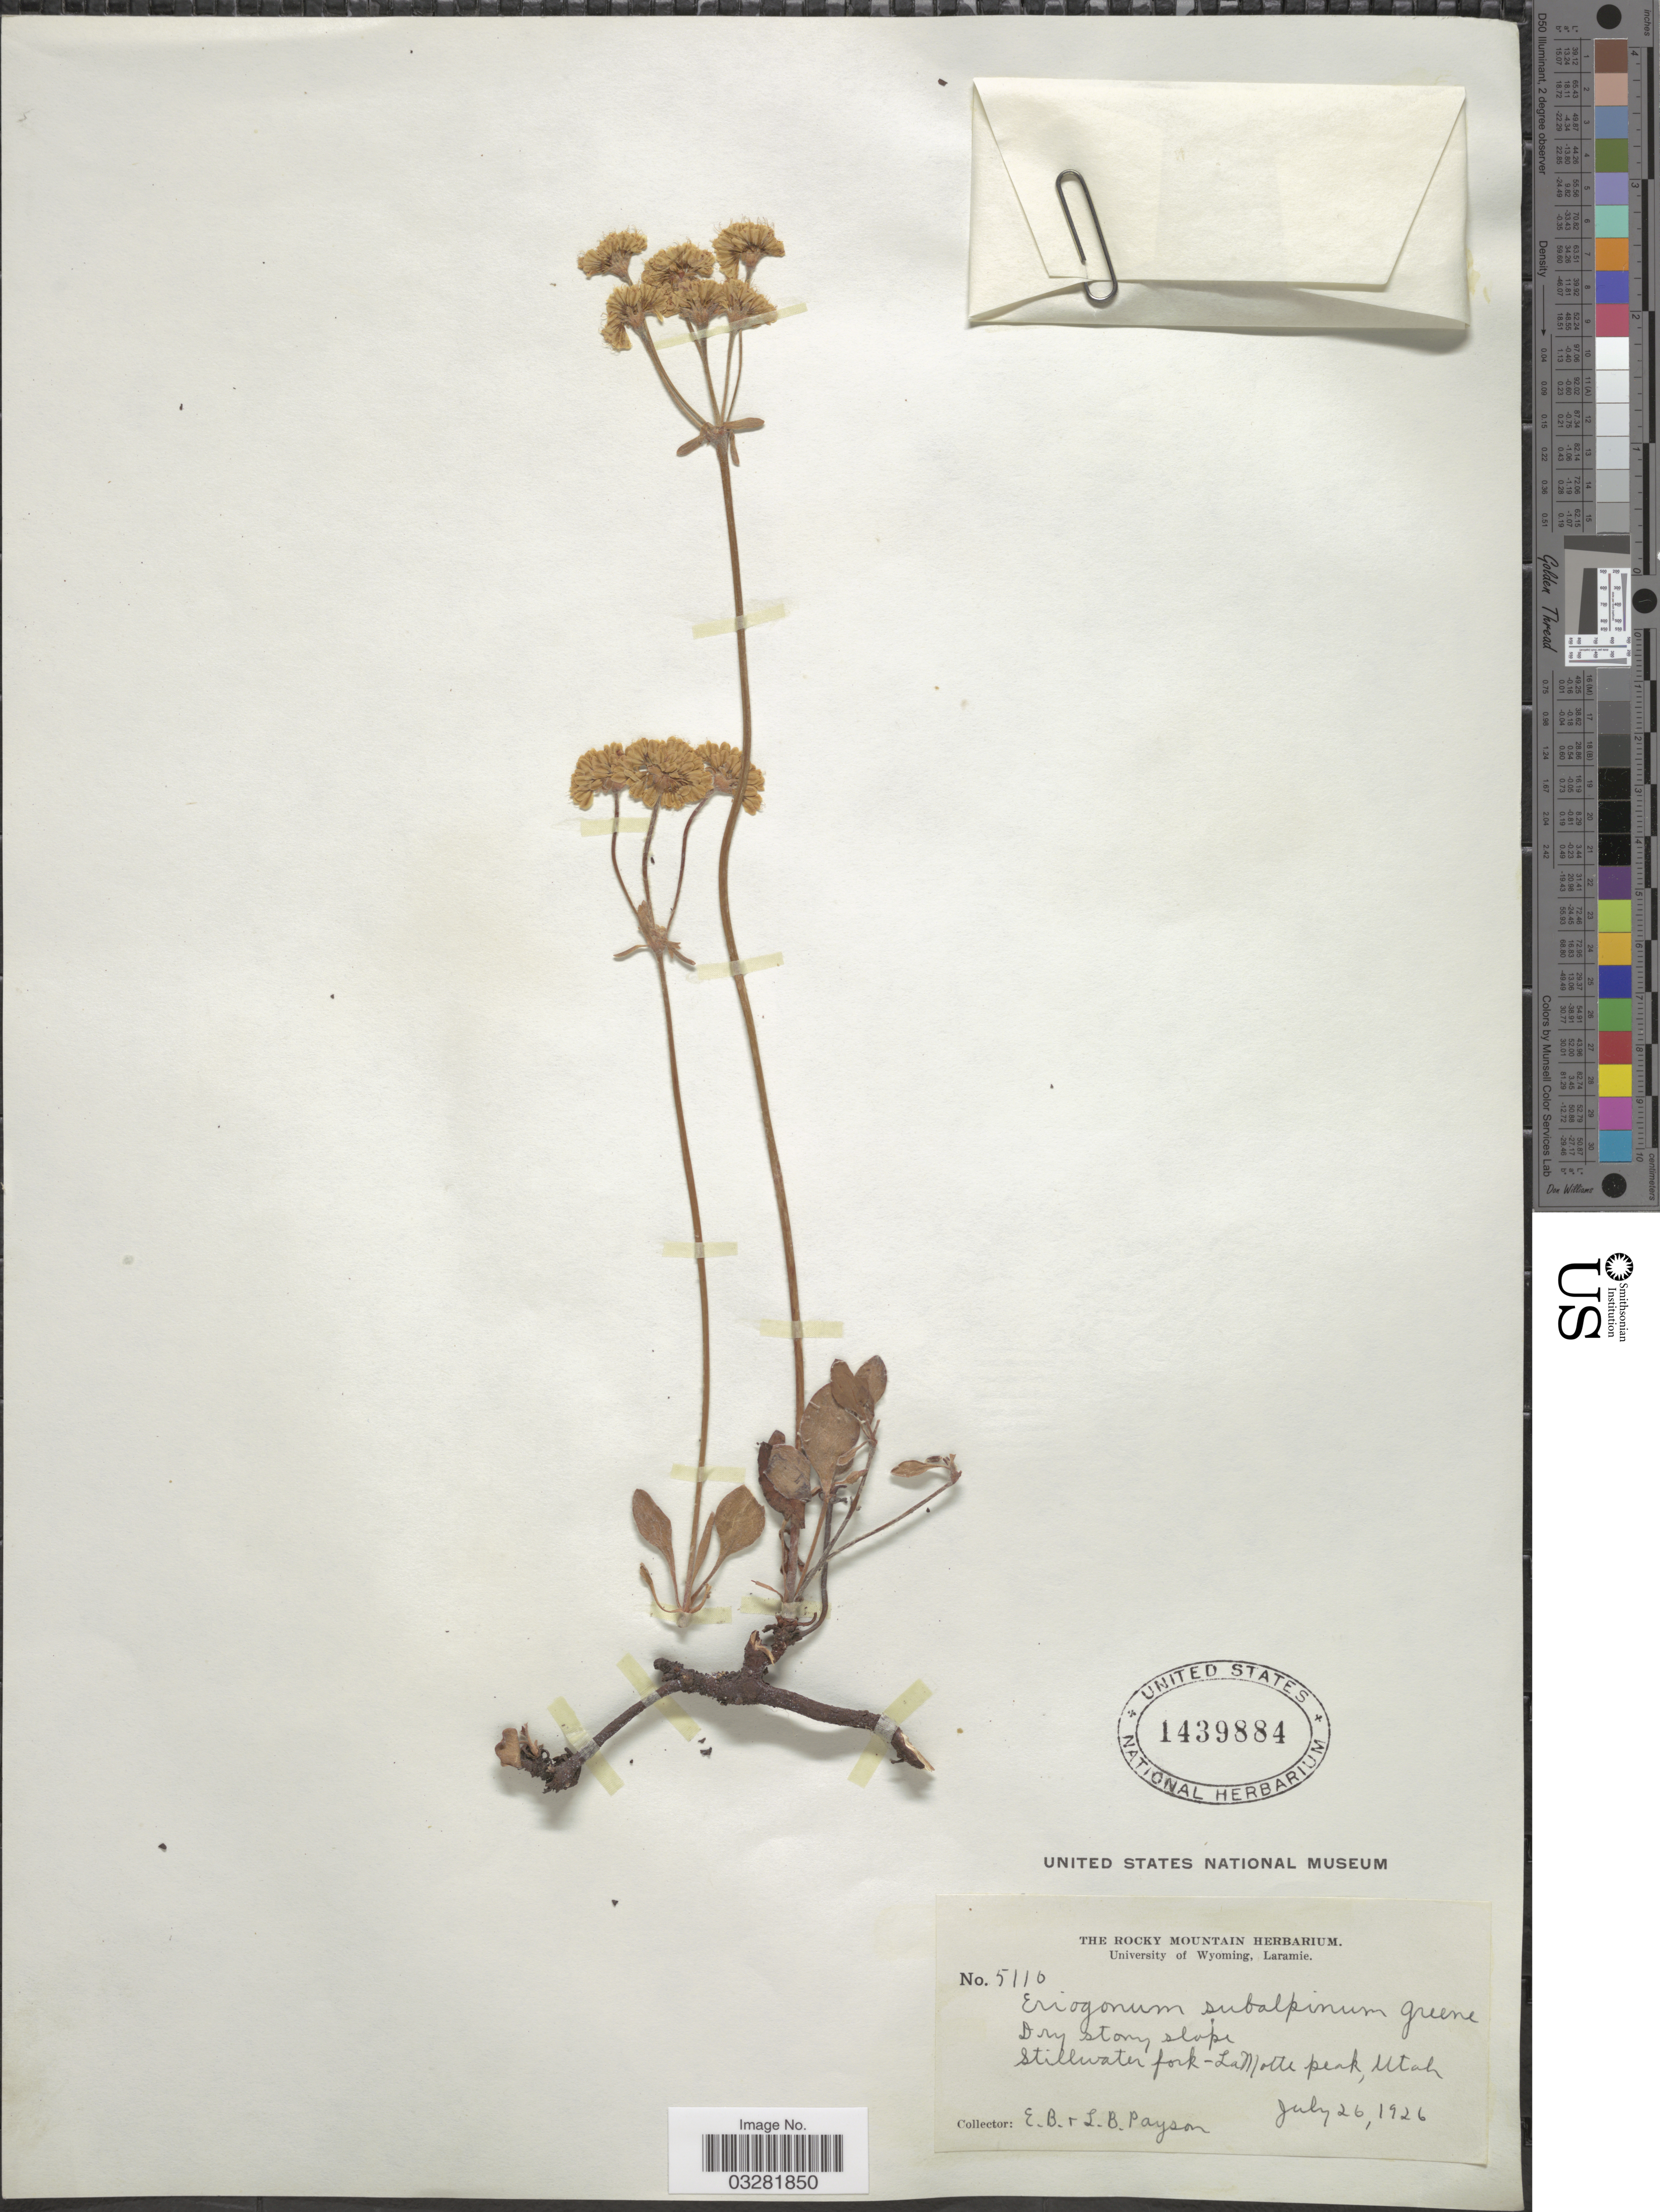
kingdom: Plantae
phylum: Tracheophyta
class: Magnoliopsida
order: Caryophyllales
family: Polygonaceae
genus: Eriogonum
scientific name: Eriogonum umbellatum var. subalpinum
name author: M.E. Jones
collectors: E. B. Payson & L. Payson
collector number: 5110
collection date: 1926-07-26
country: United States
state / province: Utah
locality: Stillwater fork- La Motte Peak.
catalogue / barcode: US 1439884